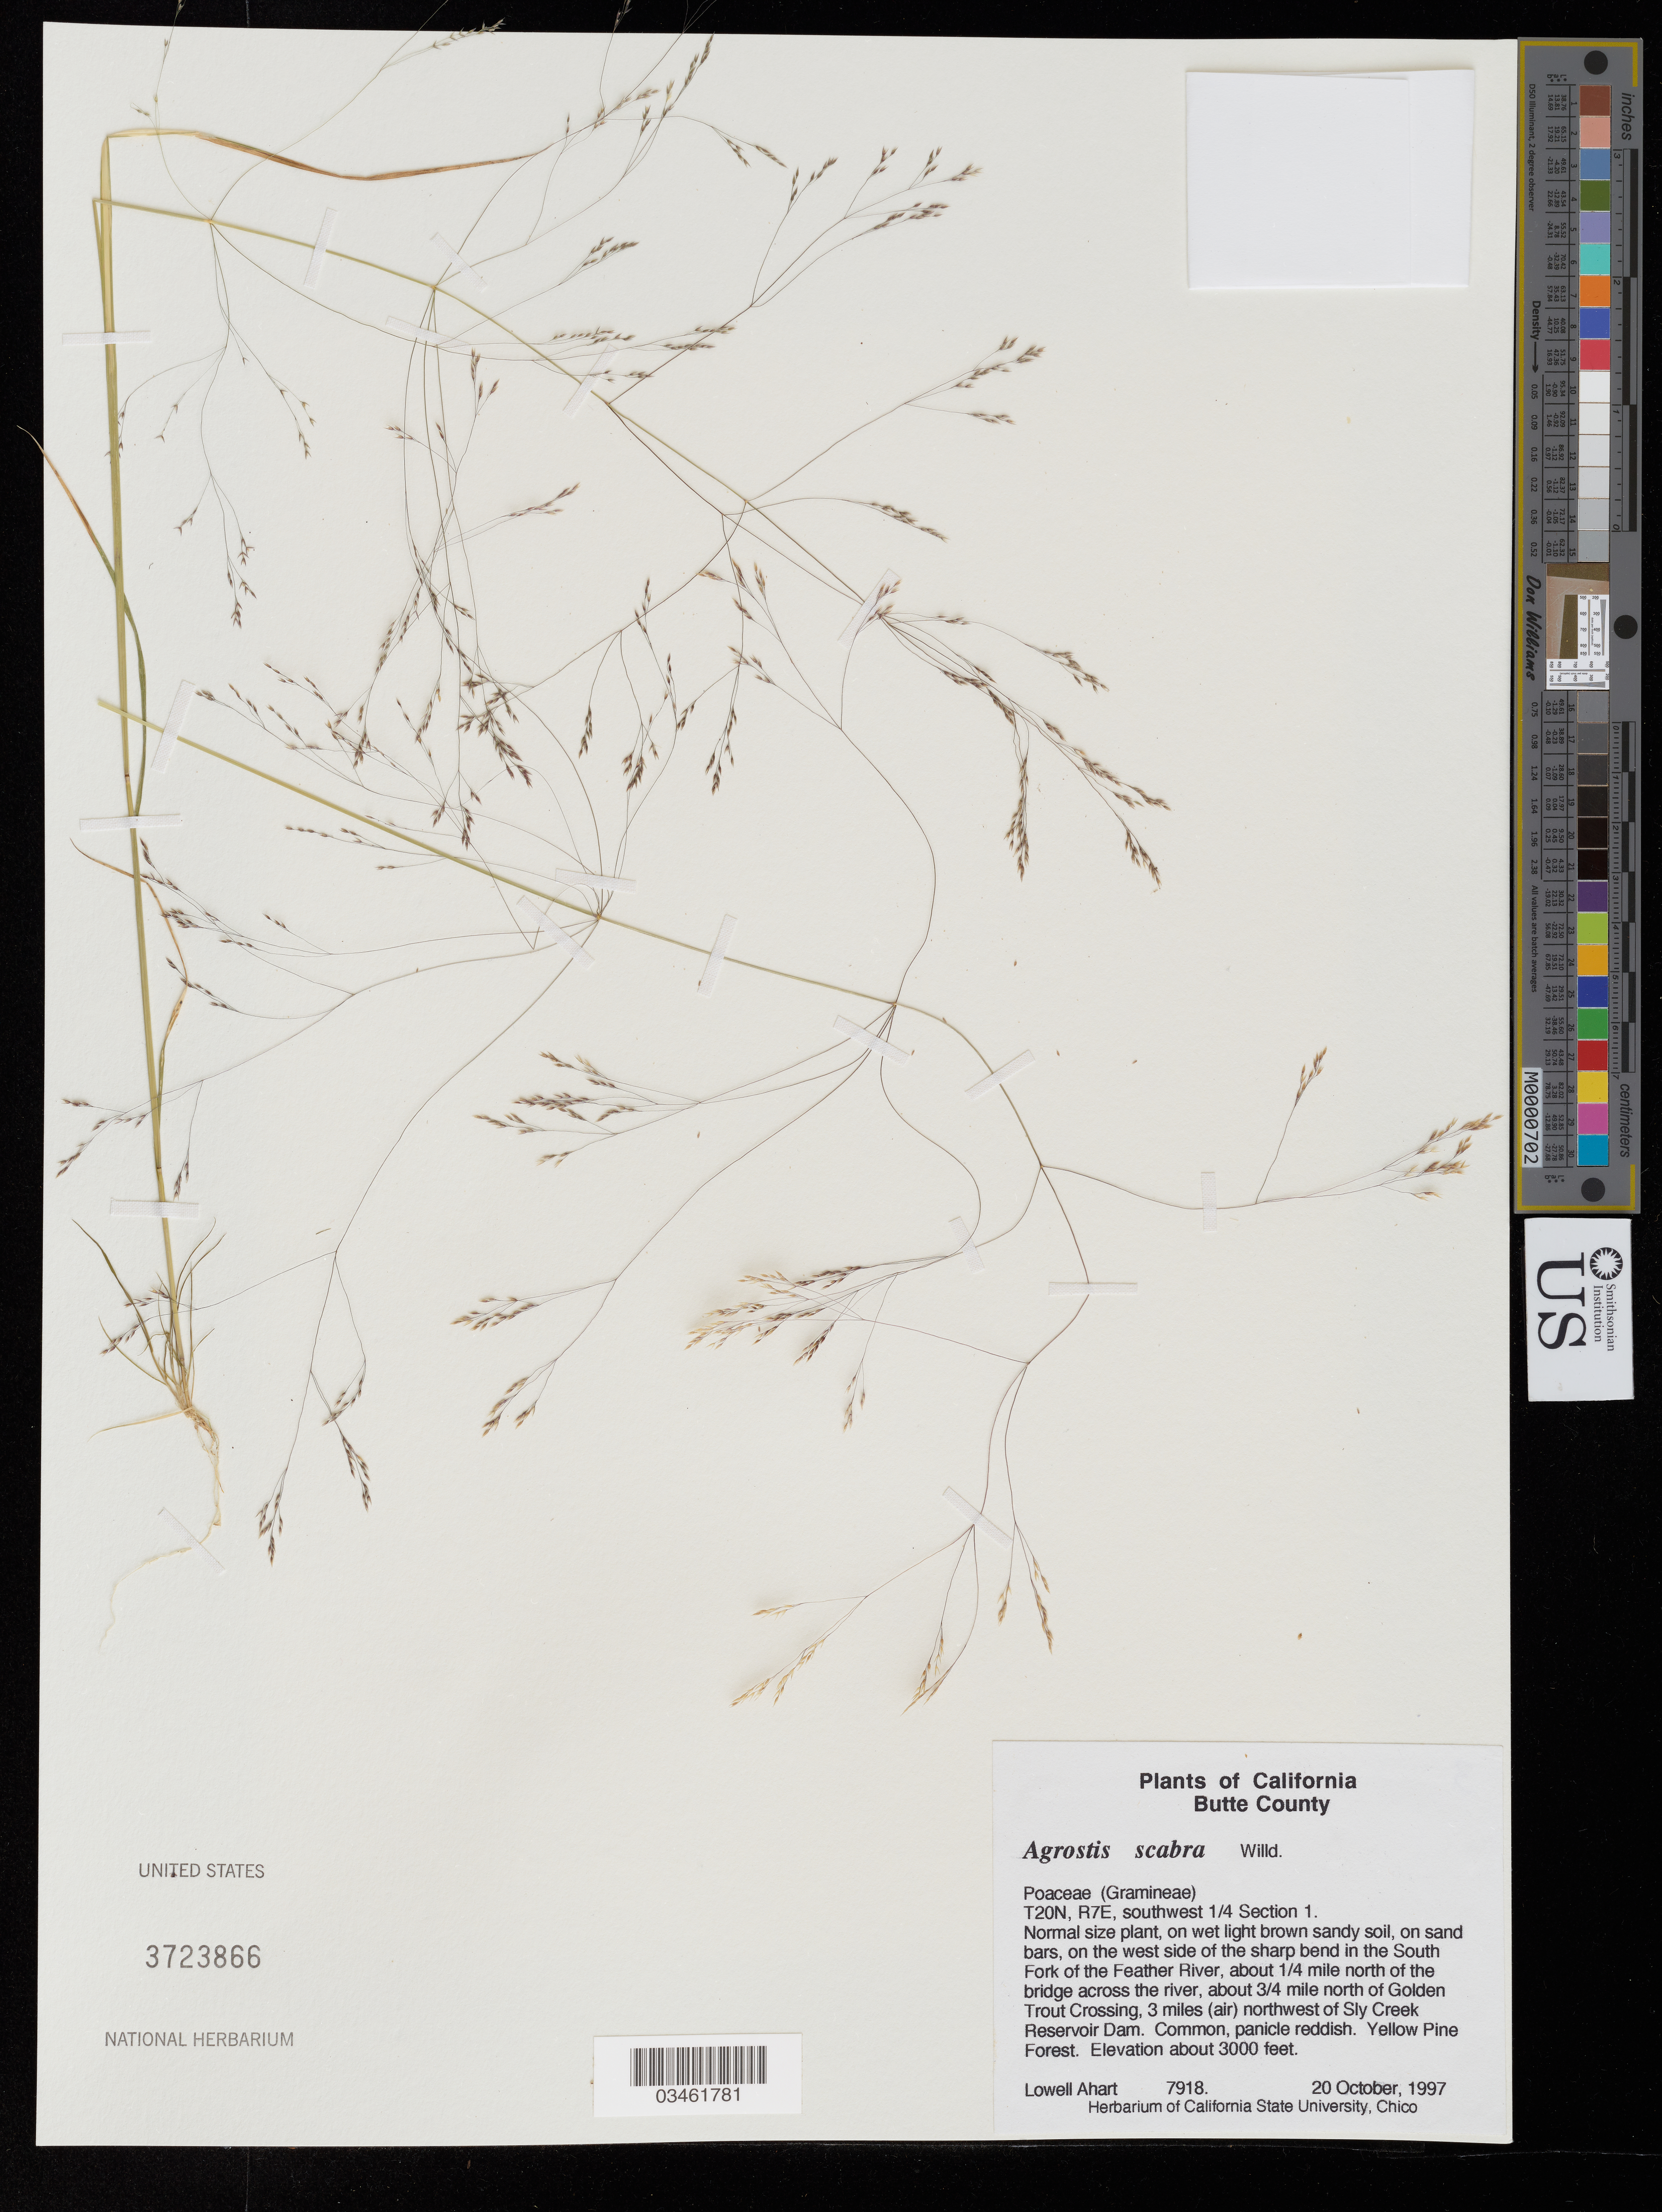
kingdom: Plantae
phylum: Tracheophyta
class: Liliopsida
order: Poales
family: Poaceae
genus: Agrostis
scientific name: Agrostis scabra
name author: Willd.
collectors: L. Ahart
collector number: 7918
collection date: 1997-10-20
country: United States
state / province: California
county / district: Butte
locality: Butte County. T20N, R7E, southwest 1/4 Section 1. On the west side of the sharp bend in the South Fork of the Feather River, about 1/4 mile north of the bridge across the river, about 3/4 mile north of Golden Trout Crossing, 3 miles (air) northwest of Sly Creek Reservoir Dam. Yellow Pine Forest.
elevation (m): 914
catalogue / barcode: US 3723866